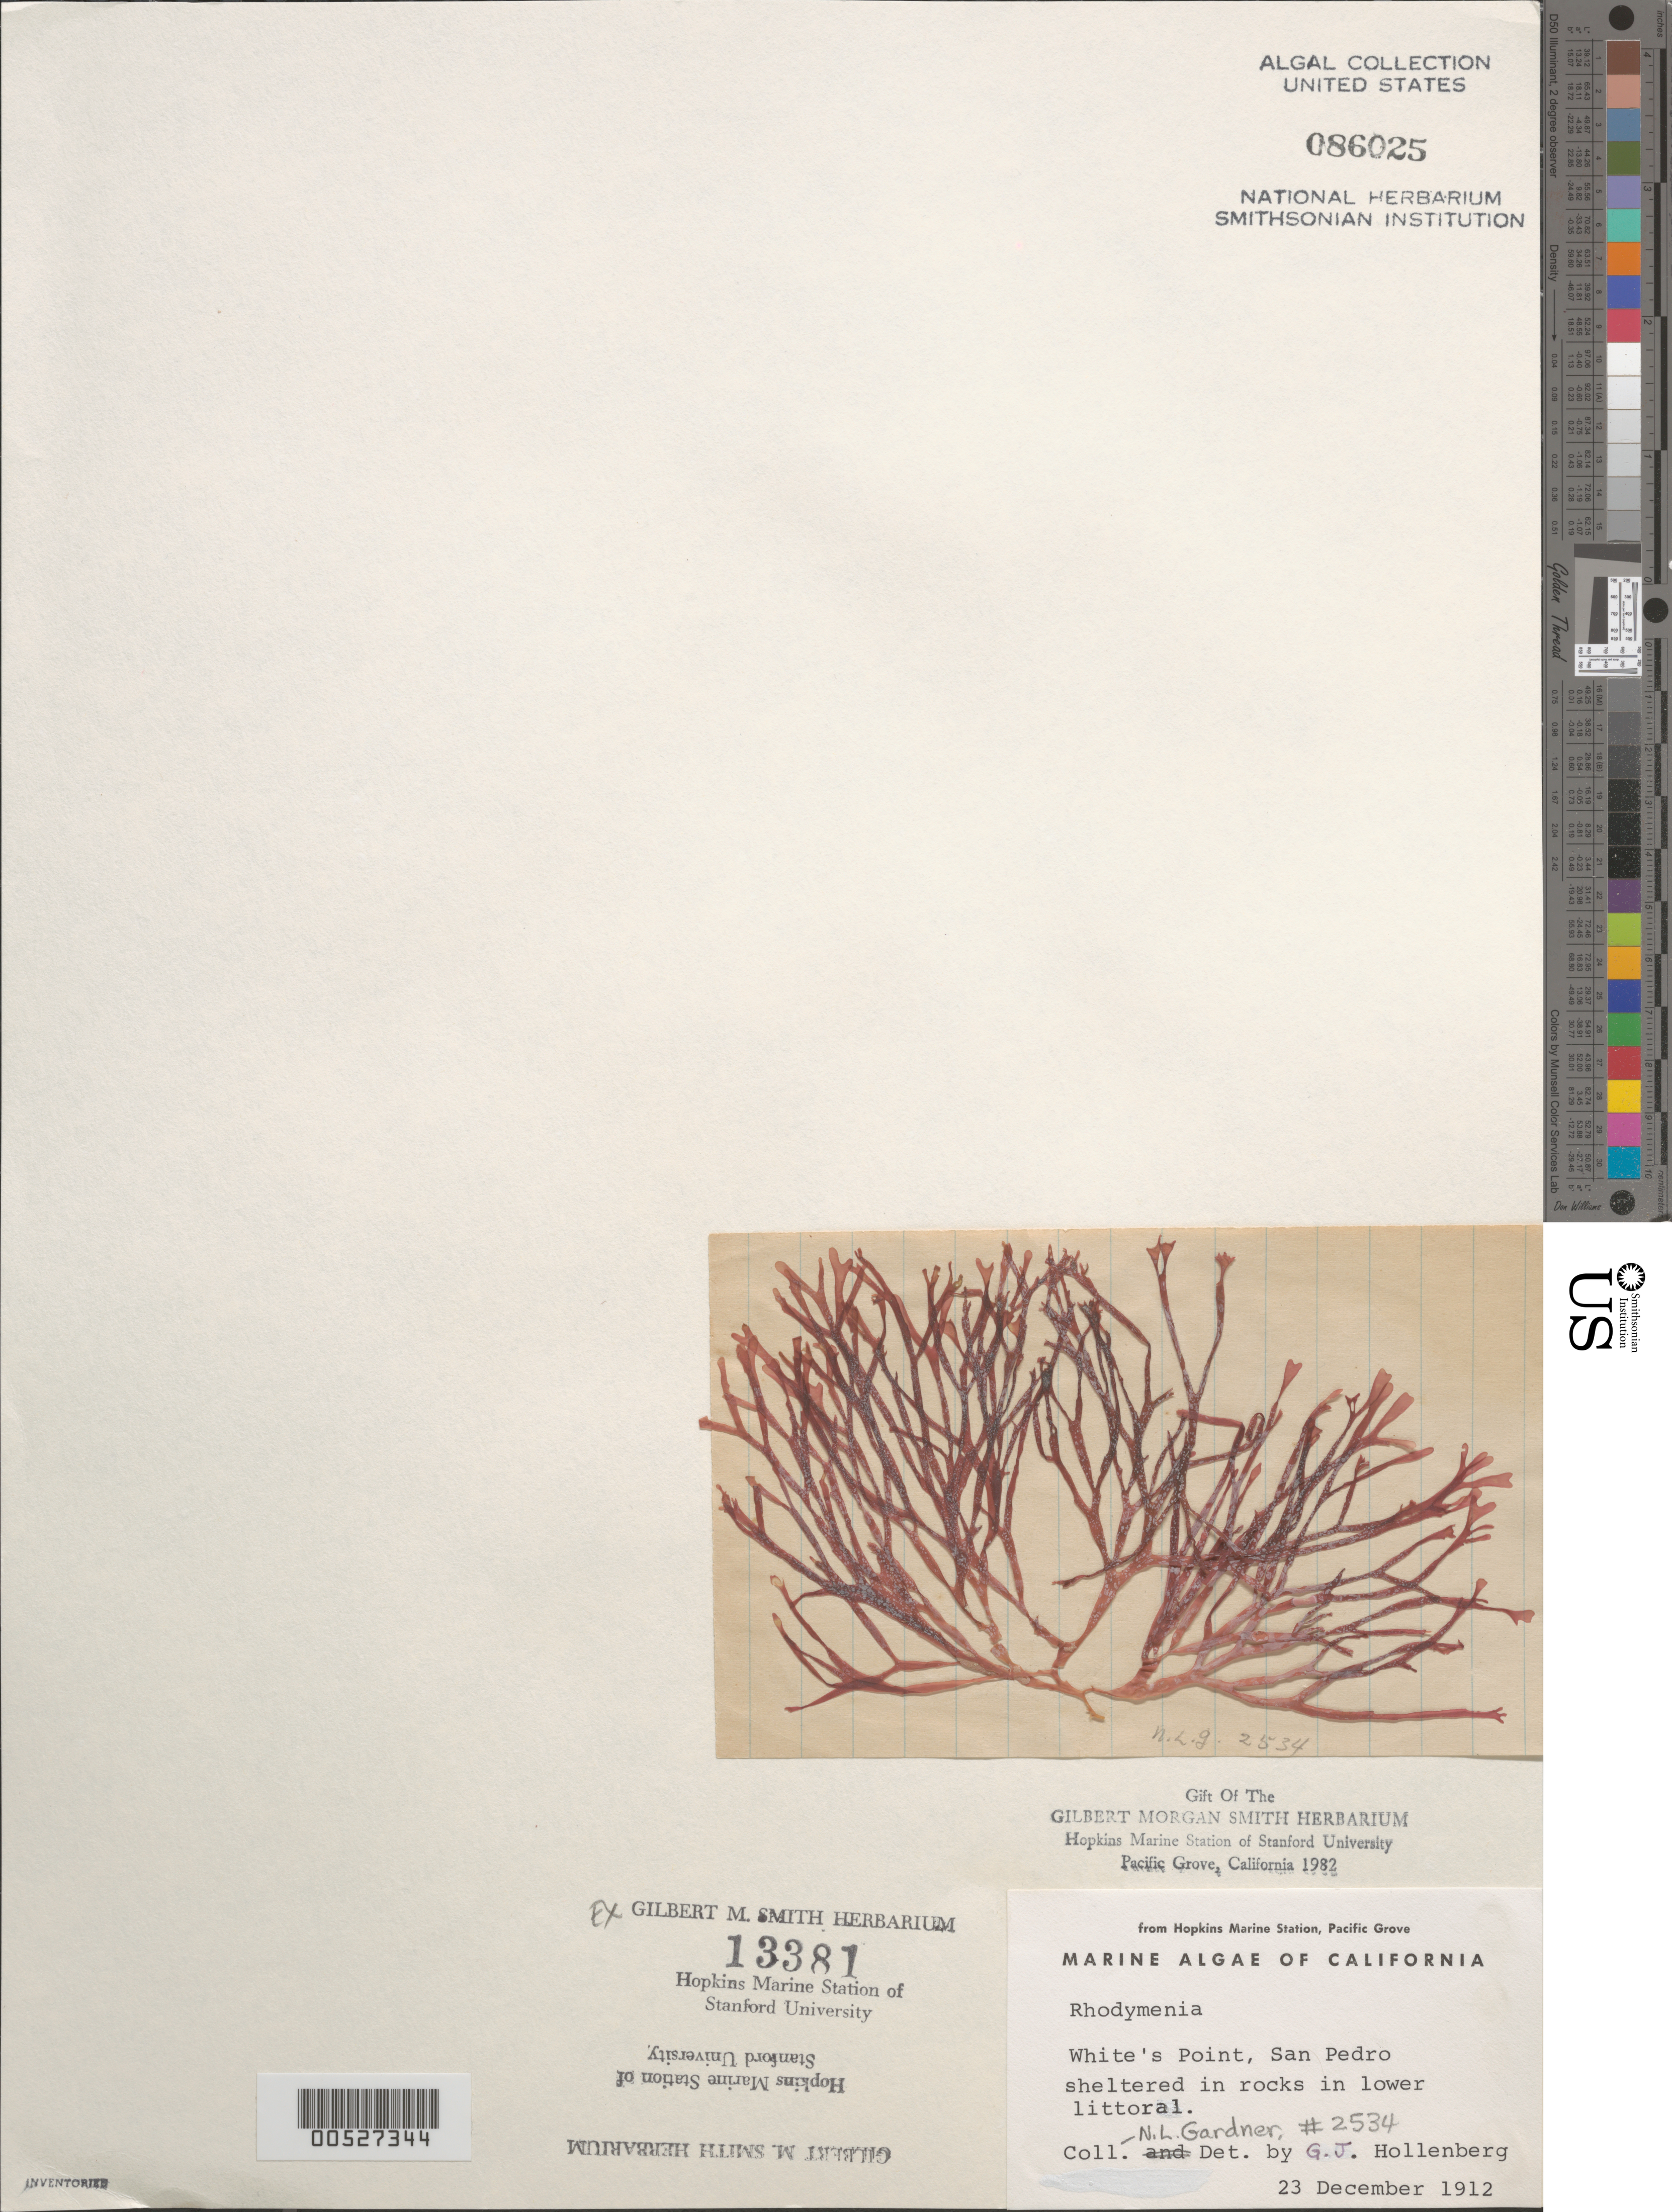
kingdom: Plantae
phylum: Rhodophyta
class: Florideophyceae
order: Rhodymeniales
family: Rhodymeniaceae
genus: Rhodymenia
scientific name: Rhodymenia sp.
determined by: Hollenberg, George J.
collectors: N. Gardner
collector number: NLG 2534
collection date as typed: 23 Dec 1912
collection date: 1912-12-23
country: United States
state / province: California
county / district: Los Angeles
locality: White's Point, San Pedro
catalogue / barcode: US 86025